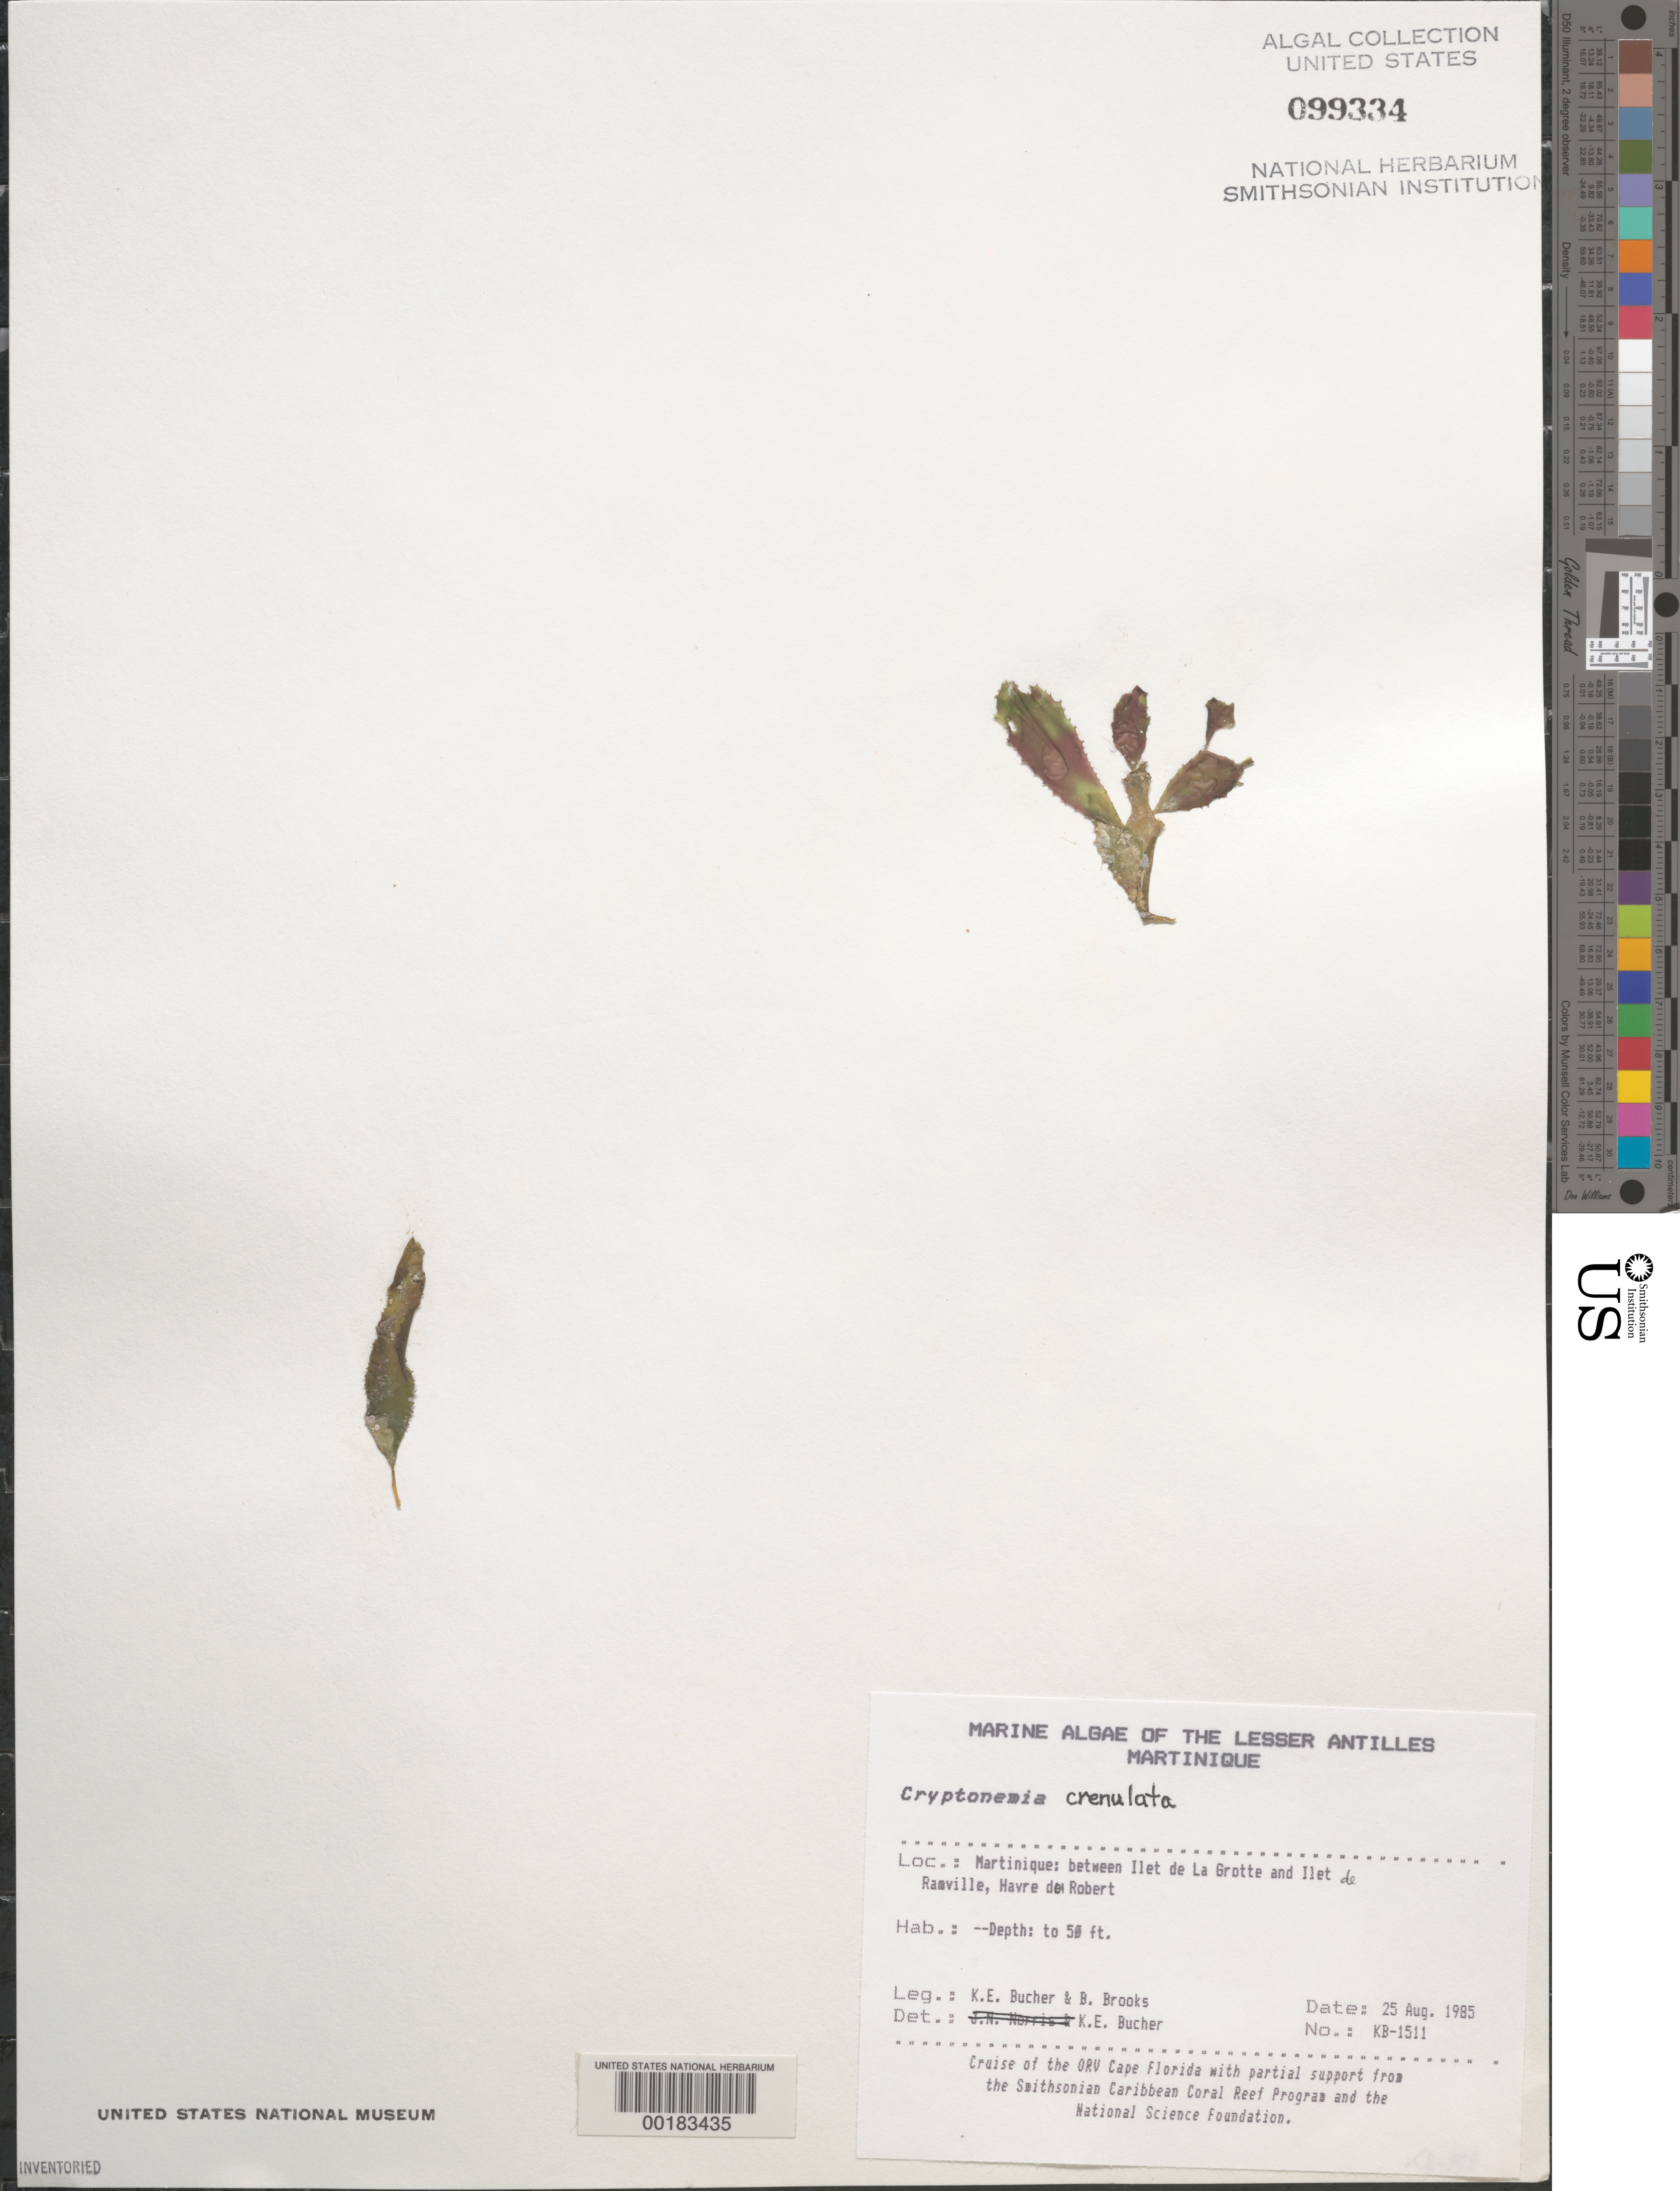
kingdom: Plantae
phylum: Rhodophyta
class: Florideophyceae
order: Halymeniales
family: Halymeniaceae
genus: Cryptonemia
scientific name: Cryptonemia crenulata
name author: (J. Agardh) J. Agardh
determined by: Bucher, Katina E.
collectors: K. E. Bucher & B. Brooks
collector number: KB-1511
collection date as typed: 25 Aug 1985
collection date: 1985-08-25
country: Martinique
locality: Between Ilet de la Grotte and Ilet de Ramville, Havre du Robert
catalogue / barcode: US 99334